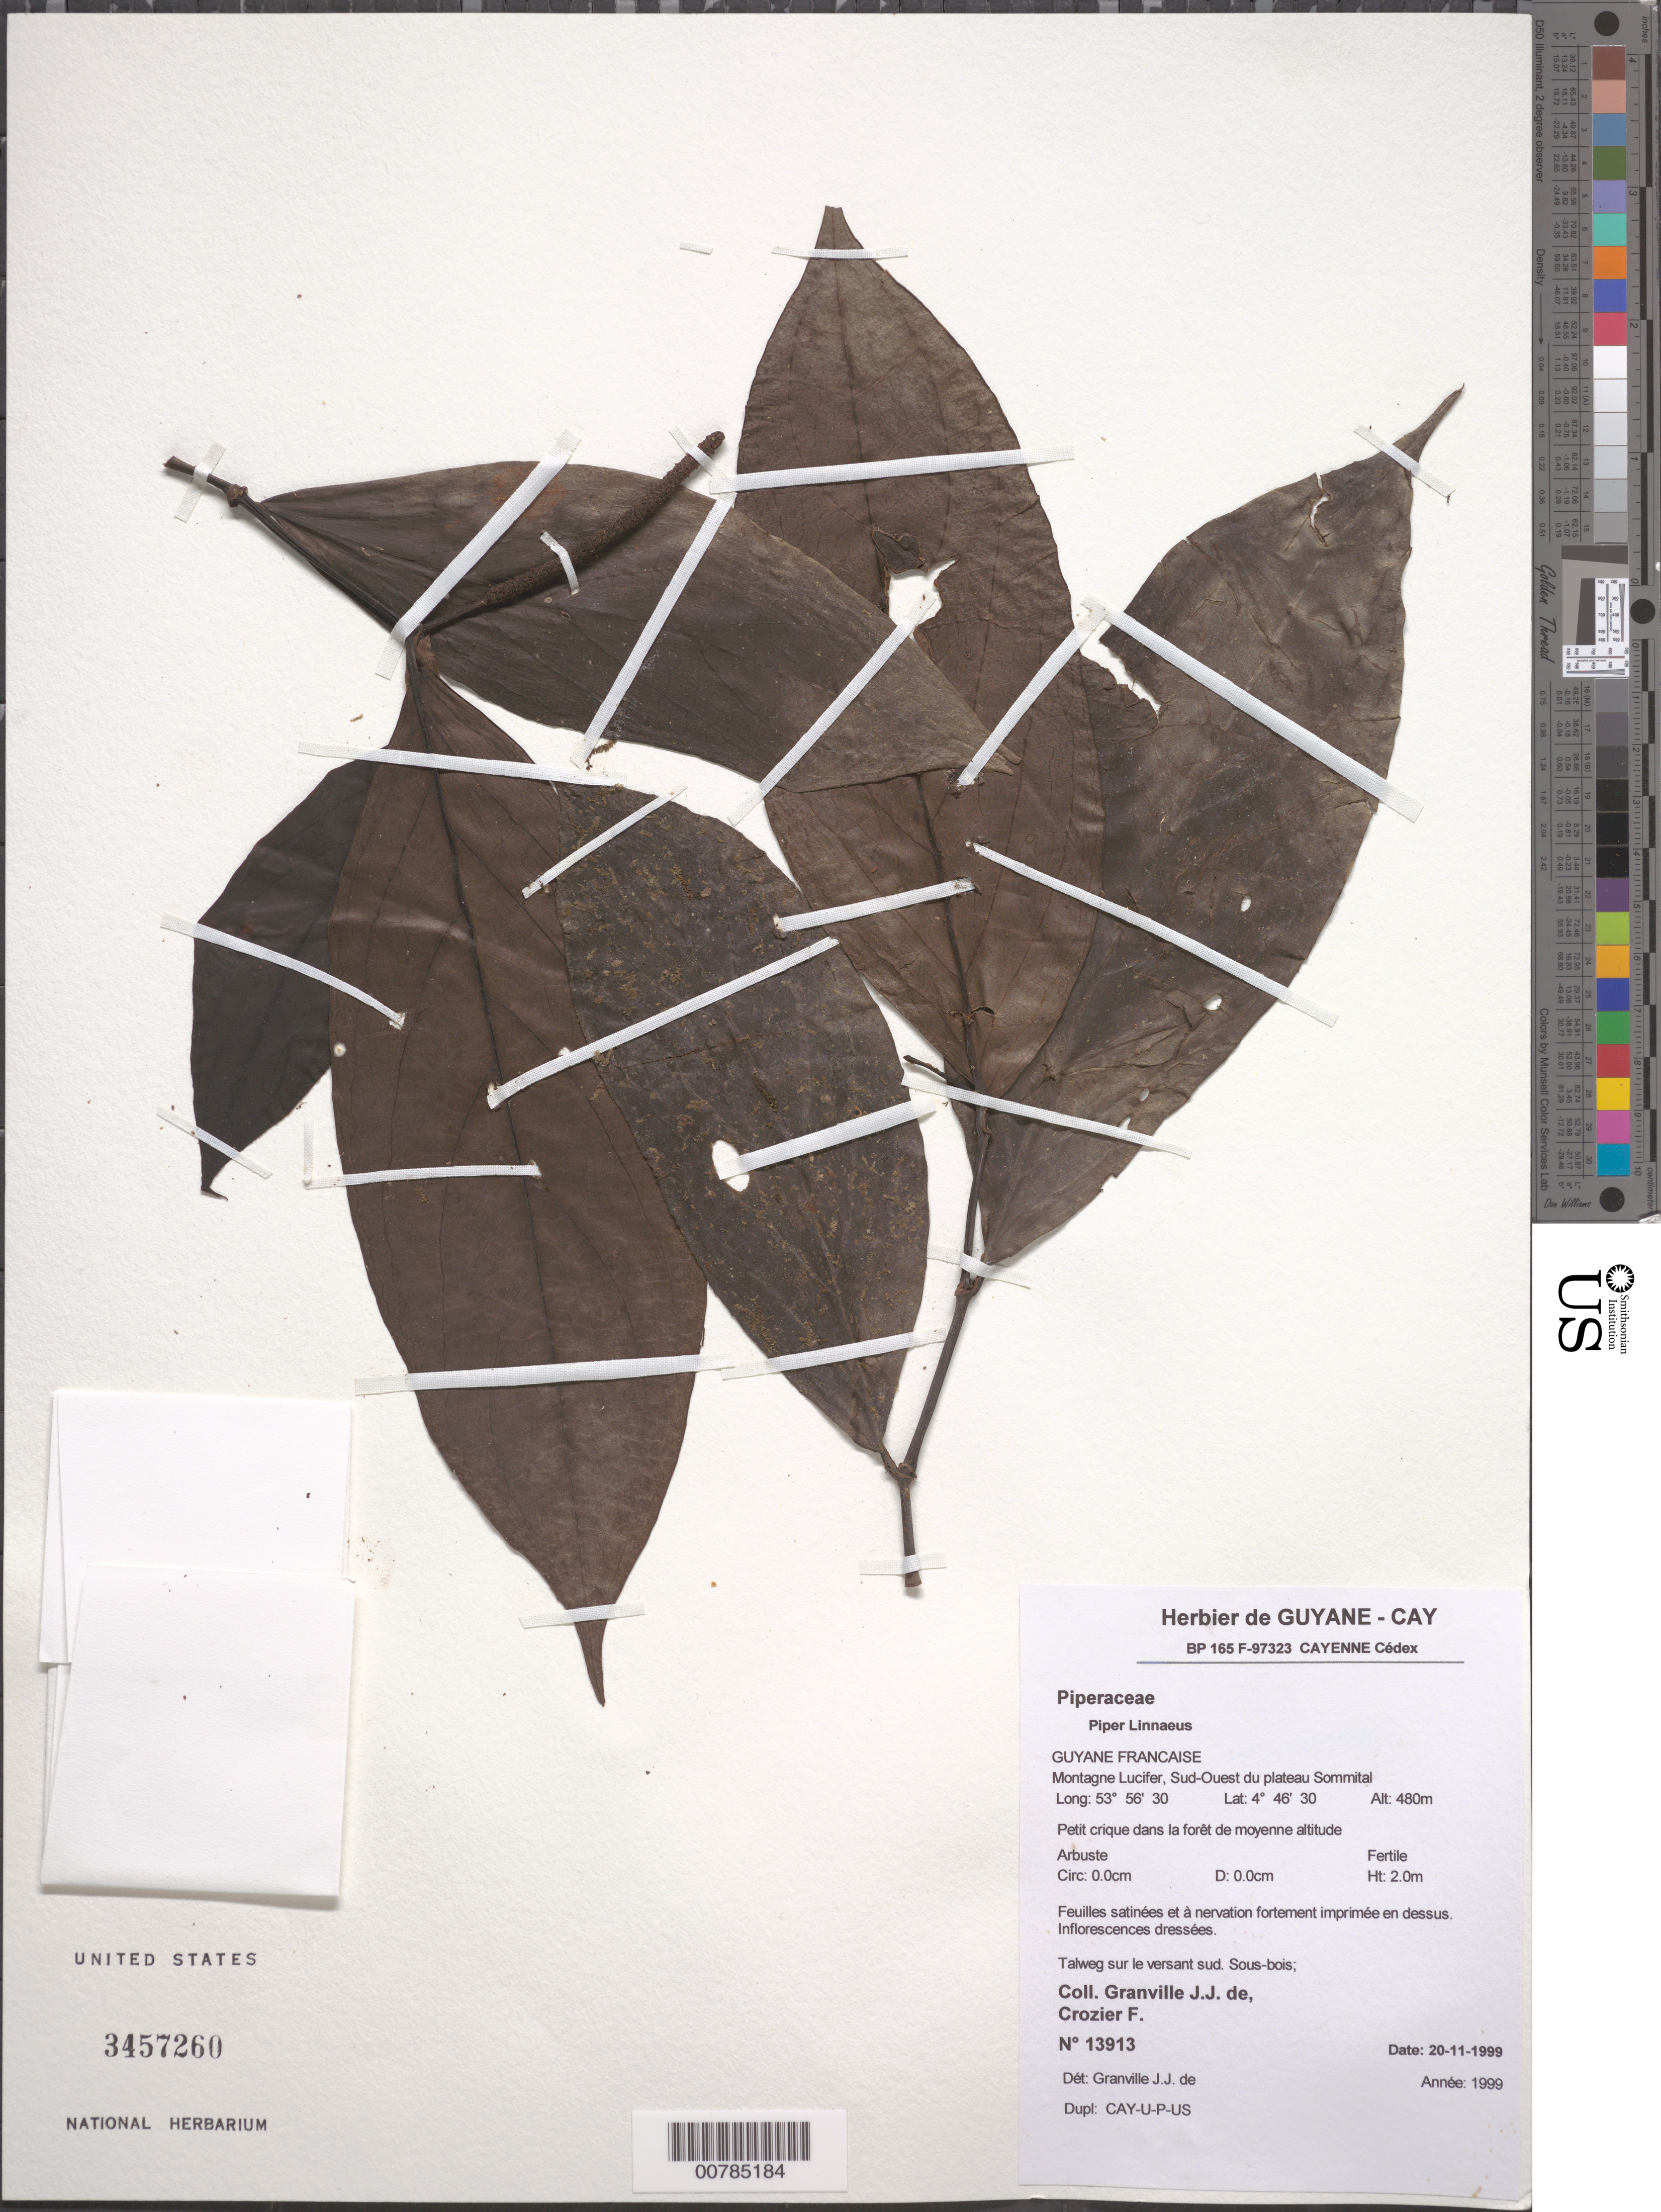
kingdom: Plantae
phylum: Tracheophyta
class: Magnoliopsida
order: Piperales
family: Piperaceae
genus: Piper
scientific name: Piper sp.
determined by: Granville, J. J. de, (CAY), Institut de Recherche pour le Developpement (IRD) (FRENCH GUIANA)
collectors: J.-J. de Granville & F. Crozier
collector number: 13913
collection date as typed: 20-Nov-99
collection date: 1999-11-20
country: French Guiana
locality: Montagne Lucifer, Sud-Ouest du plateau Sommital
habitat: Talweg sur le versant sud, petit crique dans la forêt de moyenne altitude; sous bois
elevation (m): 480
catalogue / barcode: US 3457260